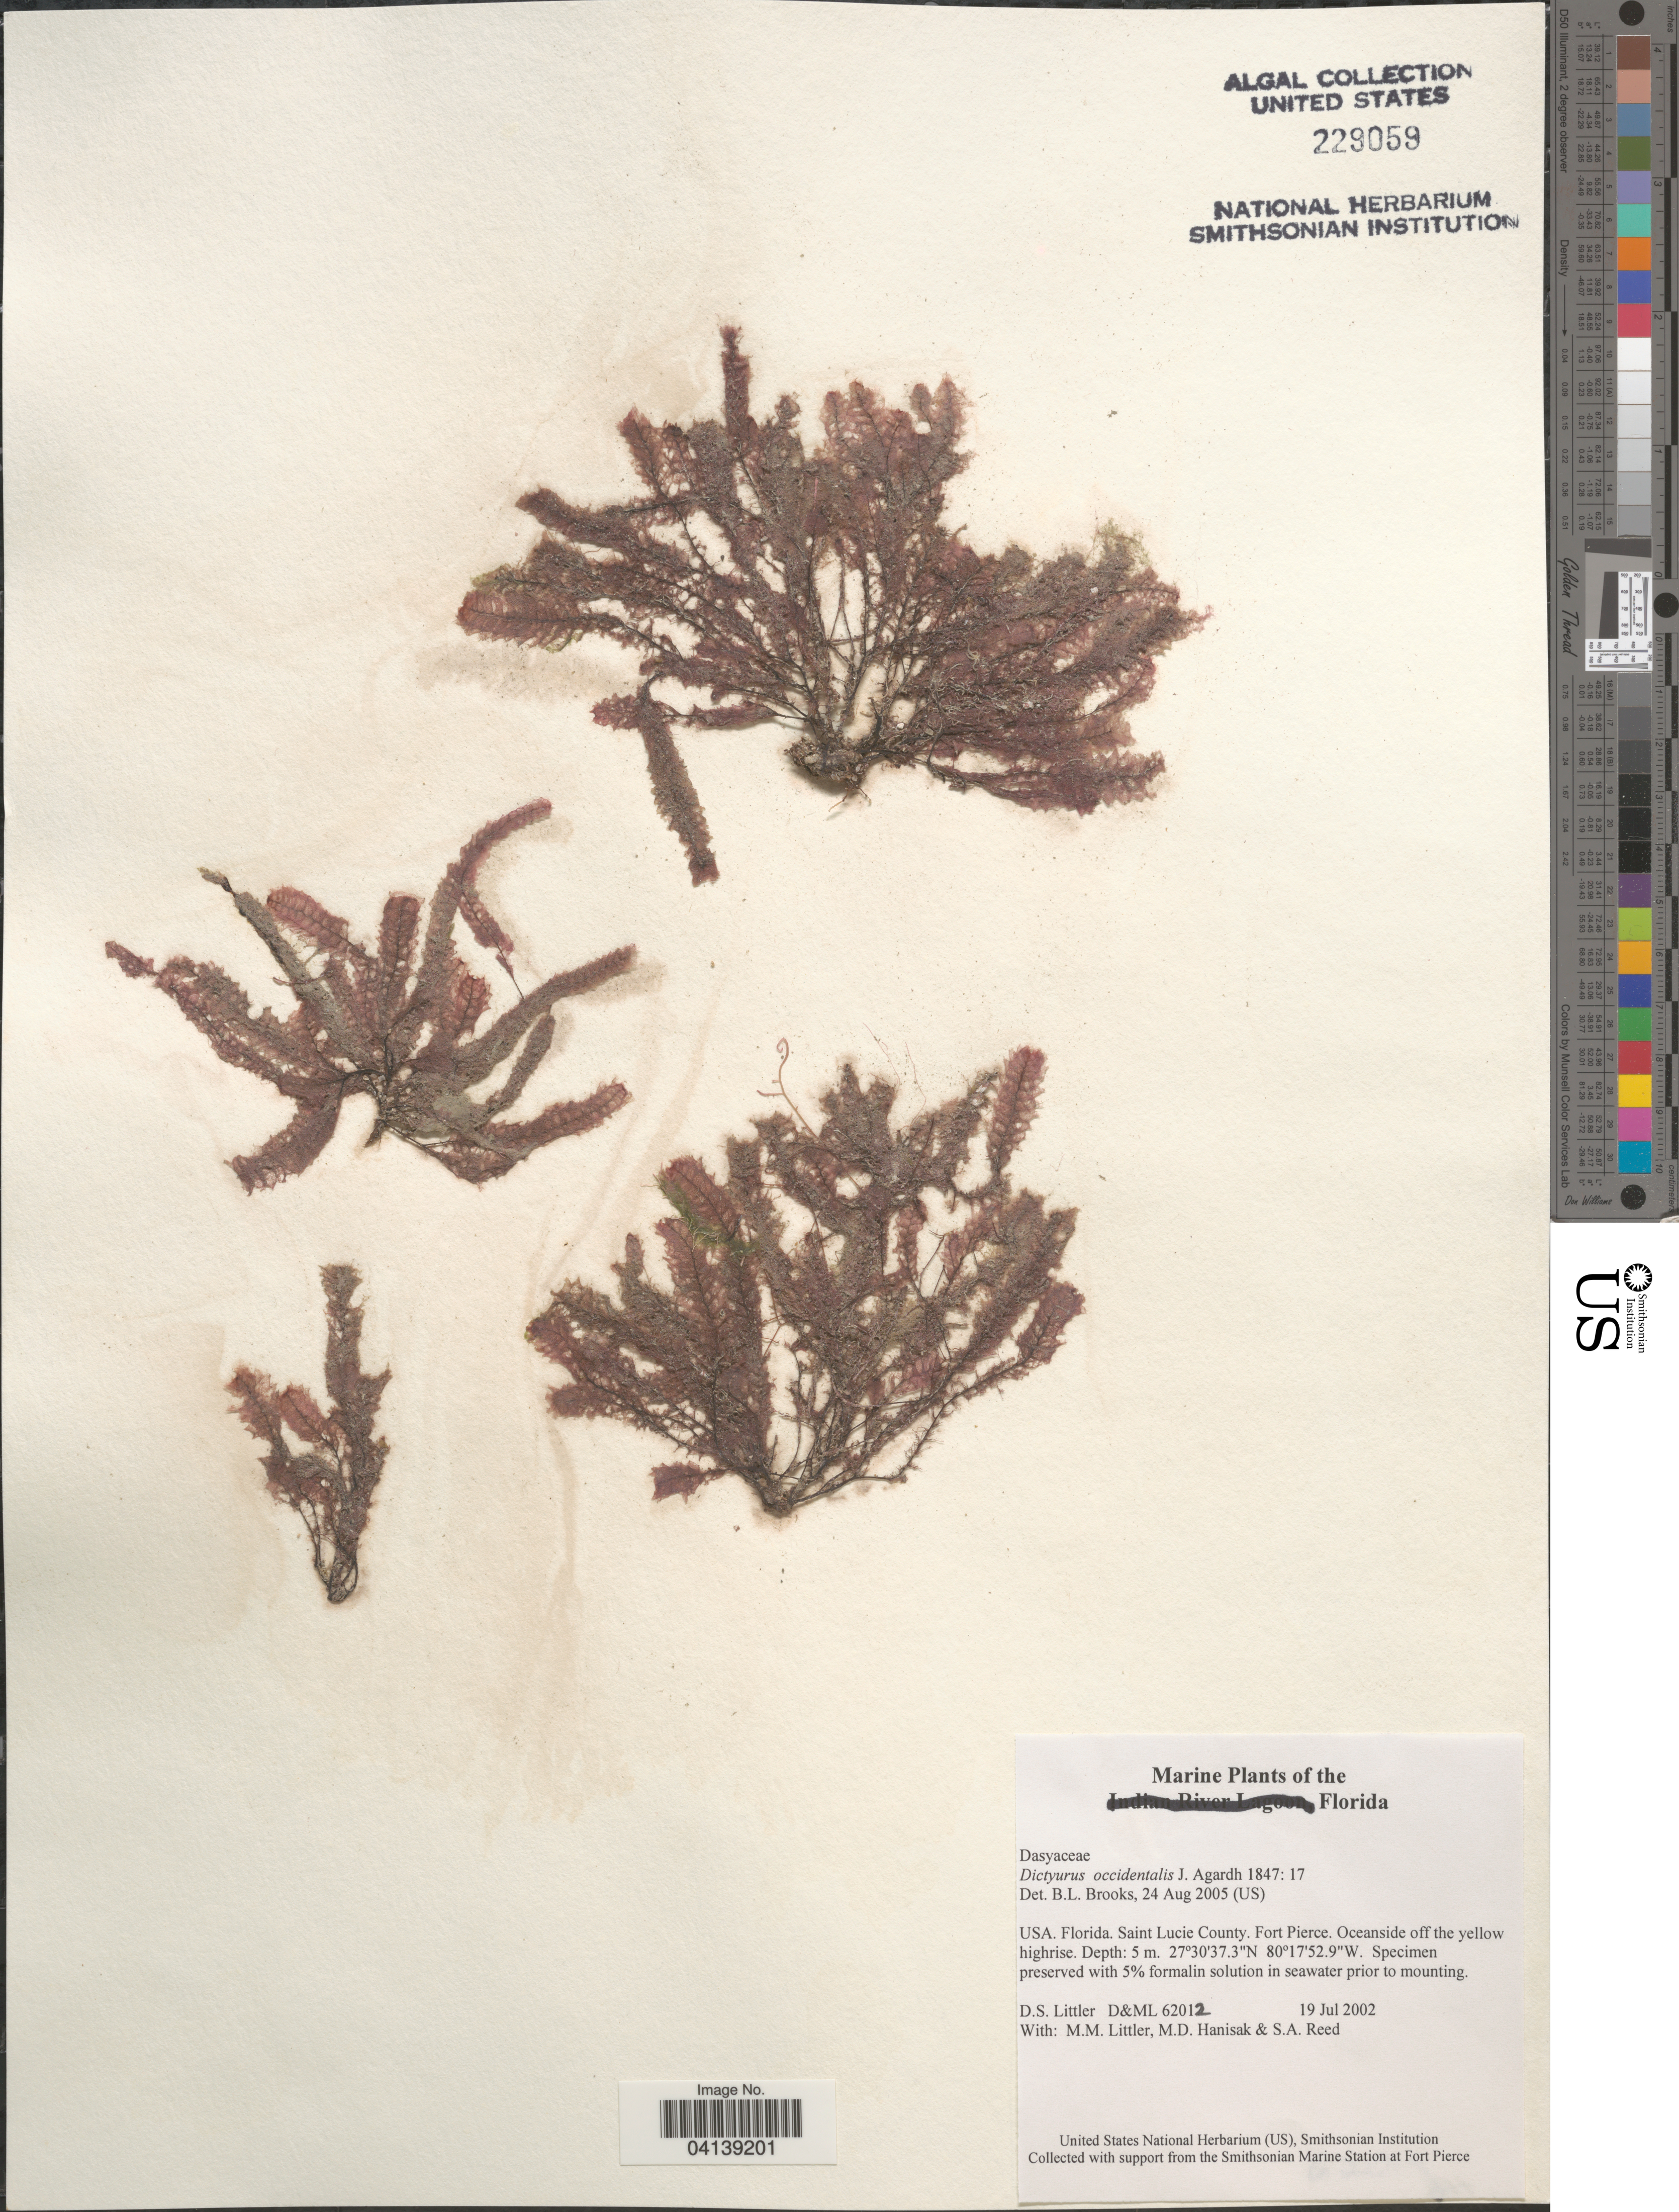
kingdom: Plantae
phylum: Rhodophyta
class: Florideophyceae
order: Ceramiales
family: Dasyaceae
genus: Dictyurus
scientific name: Dictyurus occidentalis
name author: J. Agardh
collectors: D. S. Littler, M. Hanisak & S. Reed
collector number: D&ML62012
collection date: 2002-07-19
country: United States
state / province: Florida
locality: Saint Lucie County. Fort Pierce. Oceanside off the yellow highrise.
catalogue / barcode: US 229059